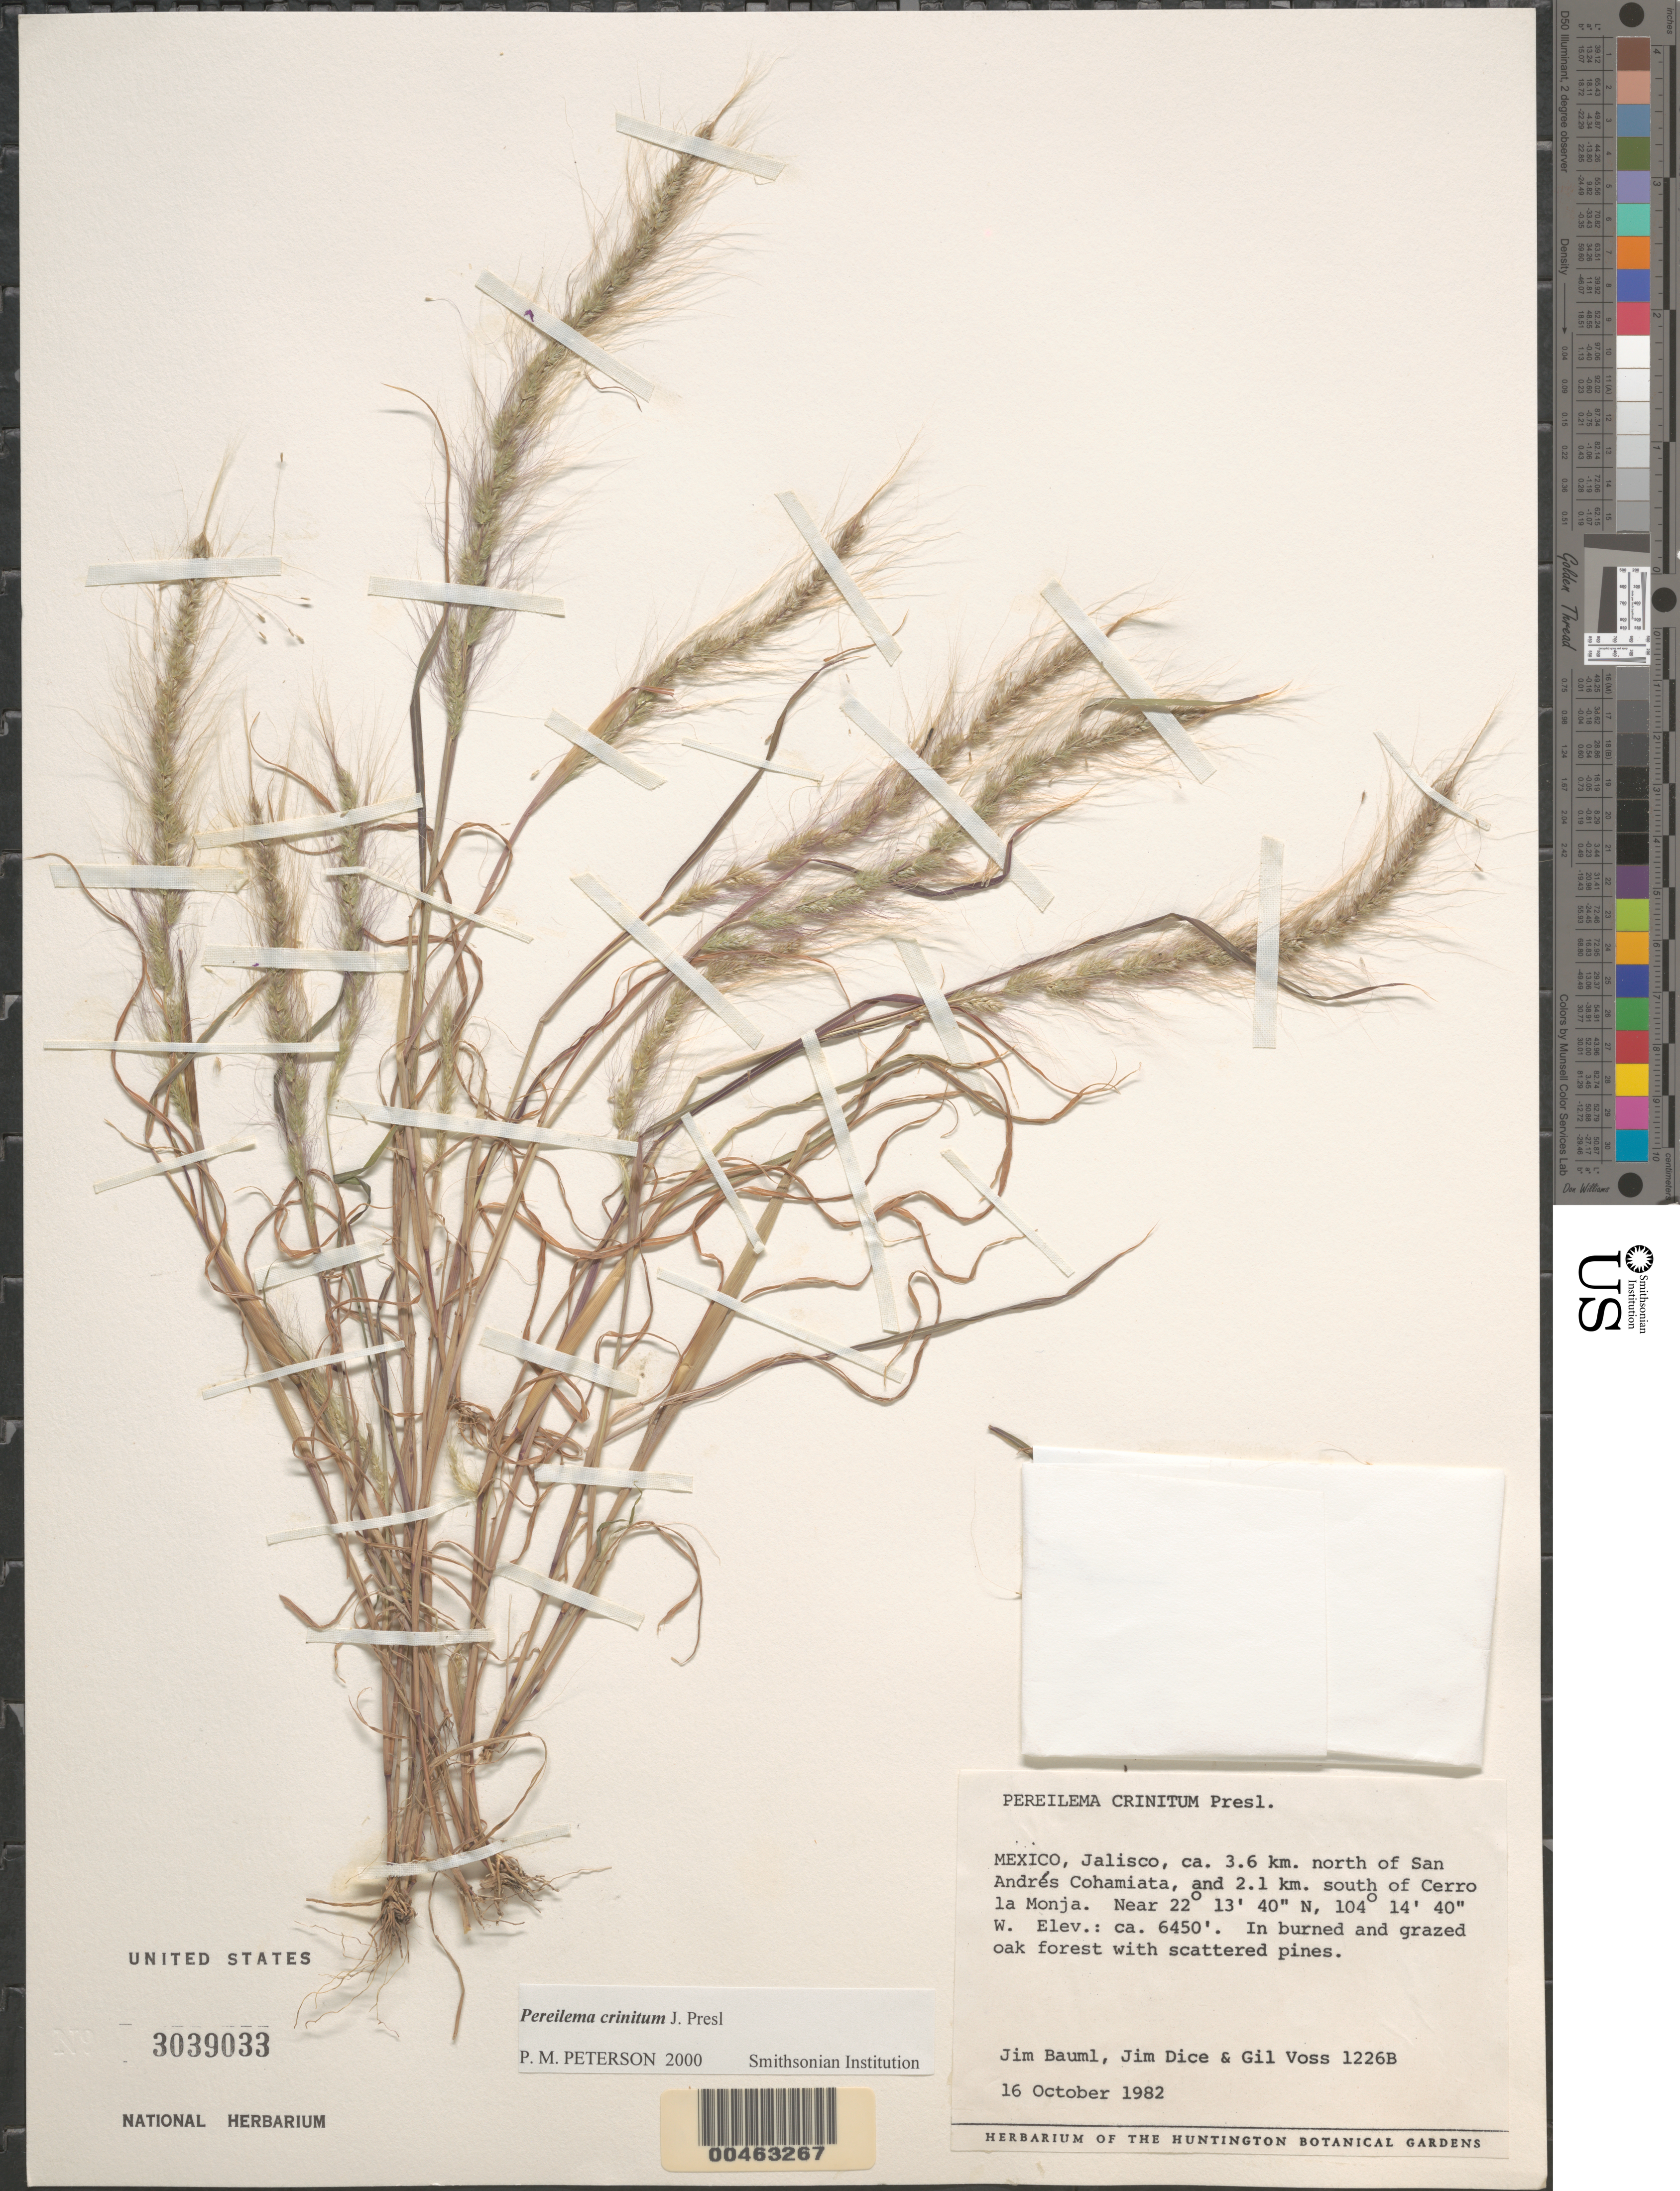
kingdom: Plantae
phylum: Tracheophyta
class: Liliopsida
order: Poales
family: Poaceae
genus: Pereilema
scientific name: Pereilema crinitum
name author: J. Presl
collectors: J. Bauml, J. Dice & G. Voss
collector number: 1226B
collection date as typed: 16 Oct 1982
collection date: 1982-10-16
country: Mexico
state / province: Jalisco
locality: ca. 3.6 km N of San Andres Cohamiata, and 2.1 km S of Cerro la Monja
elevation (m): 1966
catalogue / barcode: US 3039033